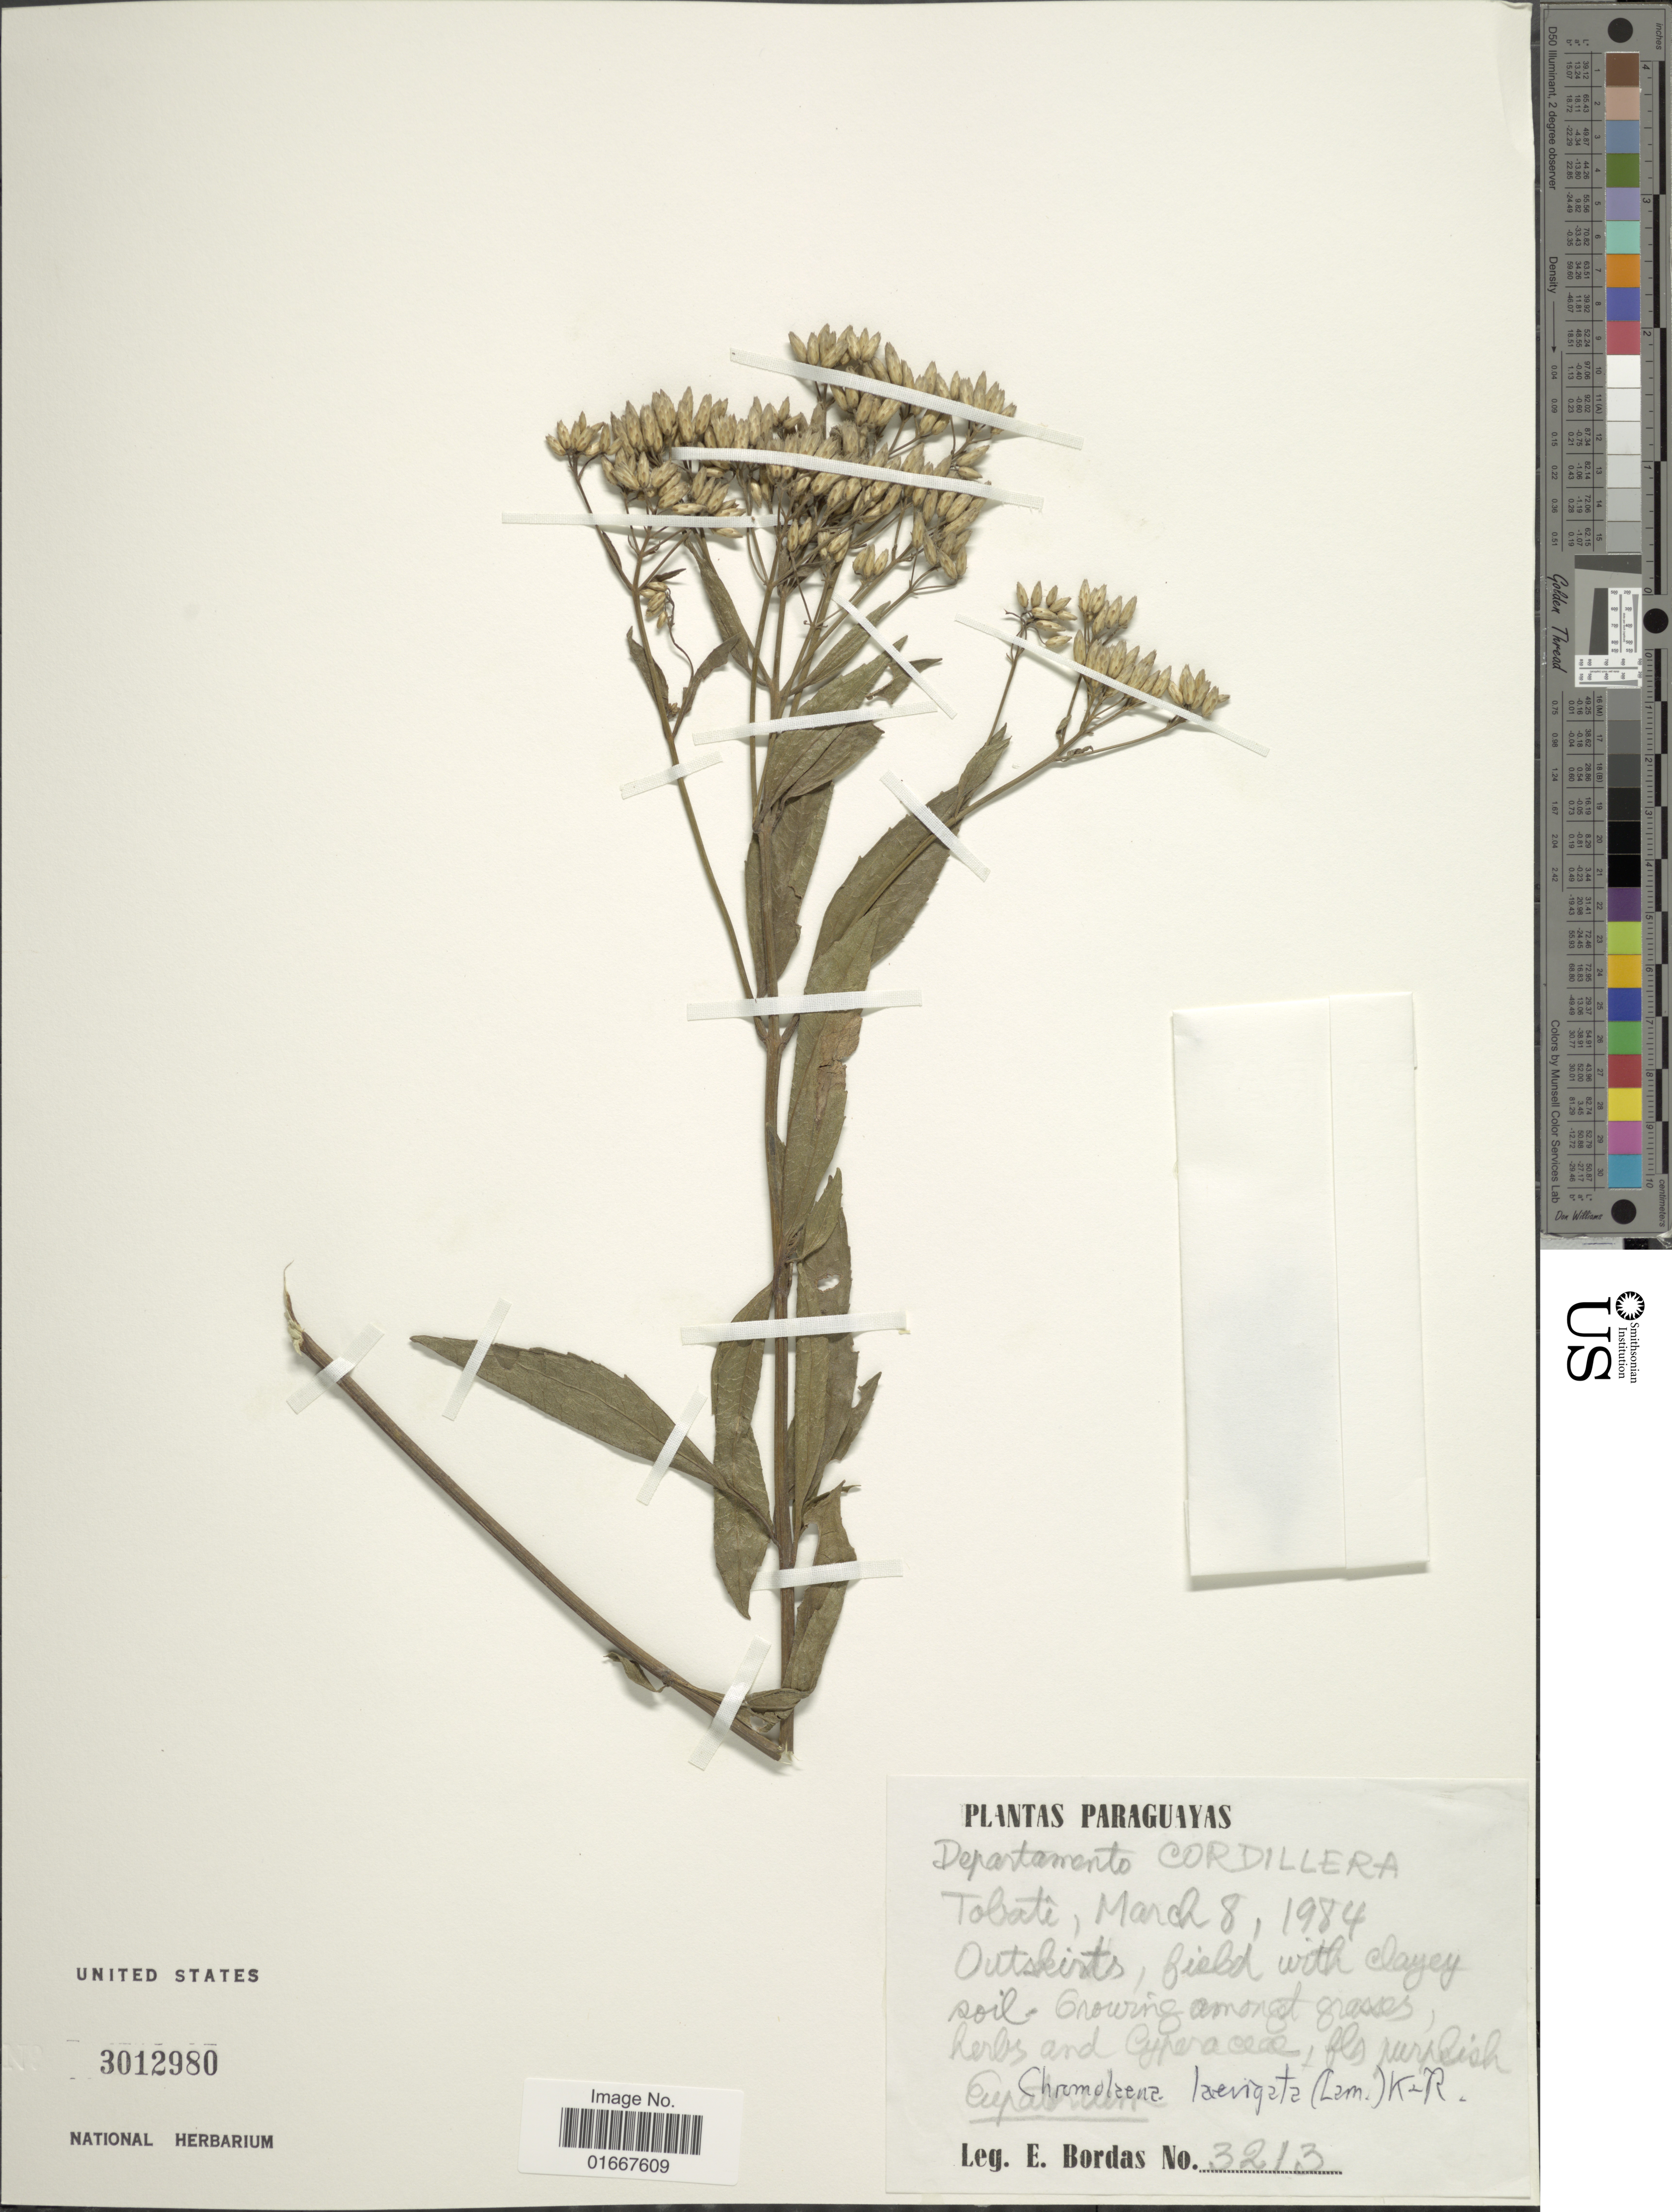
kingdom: Plantae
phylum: Tracheophyta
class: Magnoliopsida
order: Asterales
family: Asteraceae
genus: Chromolaena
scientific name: Chromolaena laevigata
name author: (Lam.) R.M. King & H. Rob.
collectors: E. Bordas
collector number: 3213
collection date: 1984-03-08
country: Paraguay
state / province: Cordillera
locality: Tobatî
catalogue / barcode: US 3012980